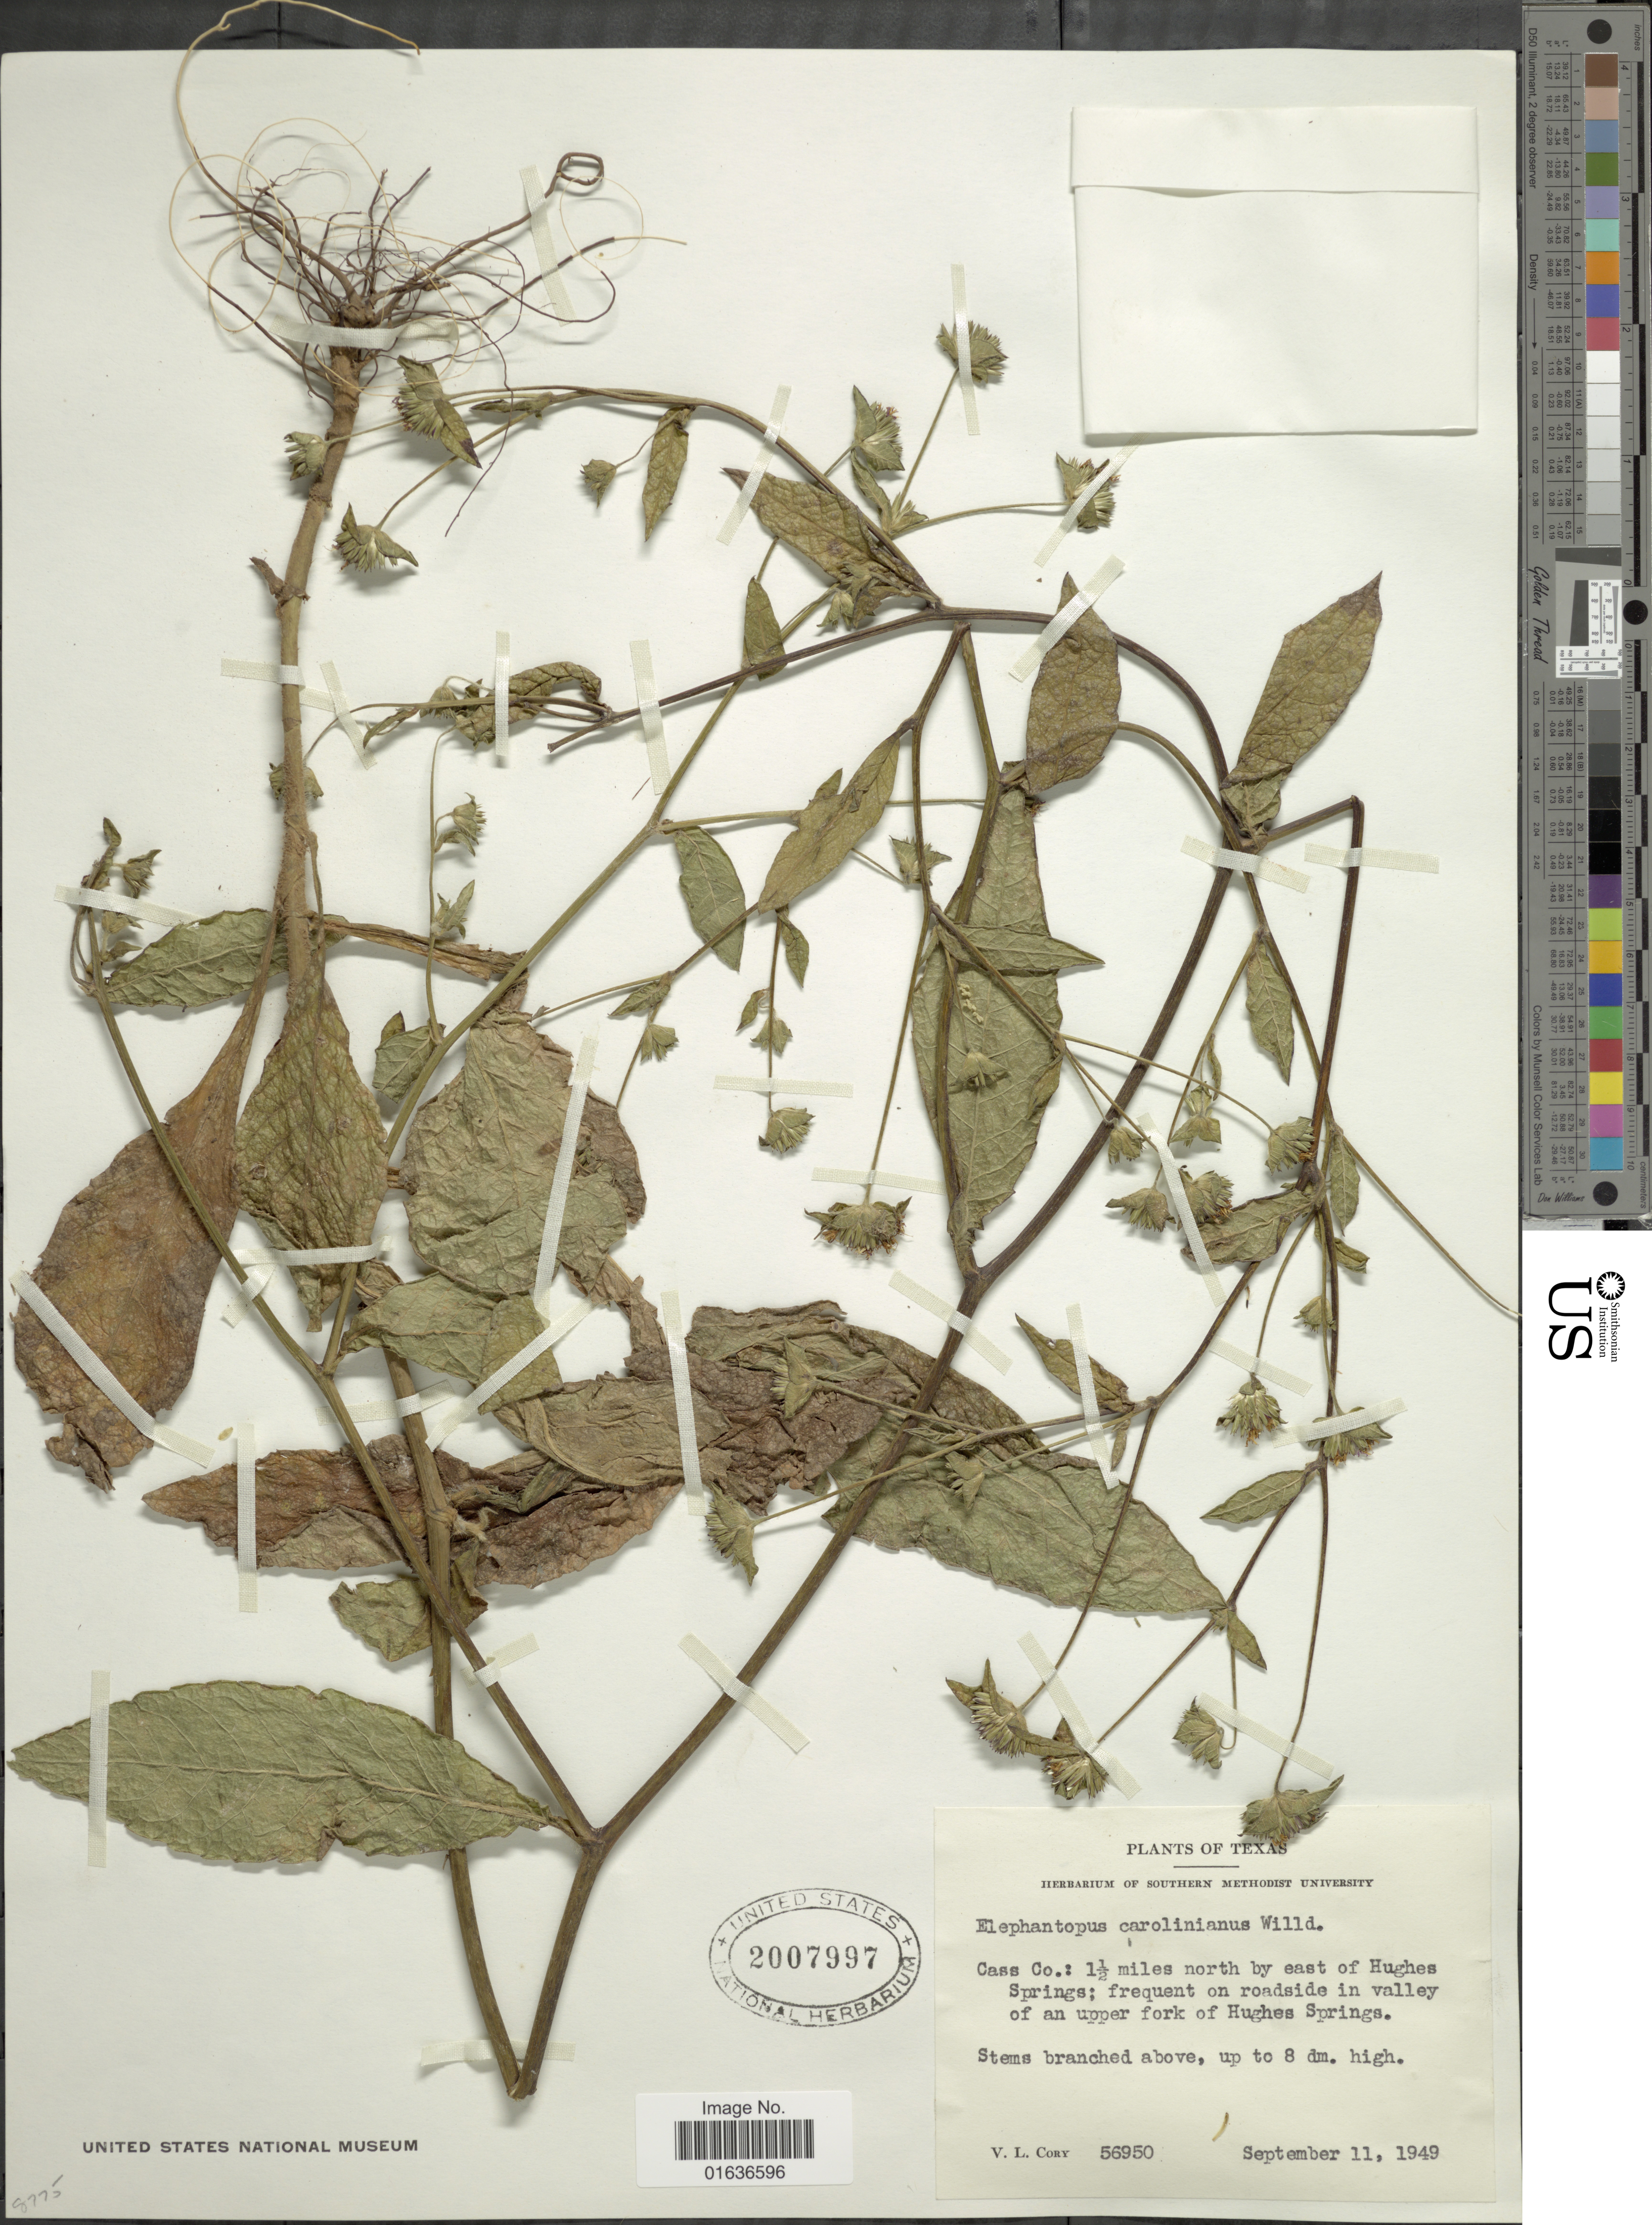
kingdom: Plantae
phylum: Tracheophyta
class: Magnoliopsida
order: Asterales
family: Asteraceae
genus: Elephantopus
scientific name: Elephantopus carolinianus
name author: Raeusch.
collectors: V. Cory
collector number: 56950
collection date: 1949-09-11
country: United States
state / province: Texas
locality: Cass Co.: 1 ½ miles north by east of Hughes Springs; frequent on roadsides in valley of an upper fork of Hughes Springs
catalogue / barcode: US 2007997